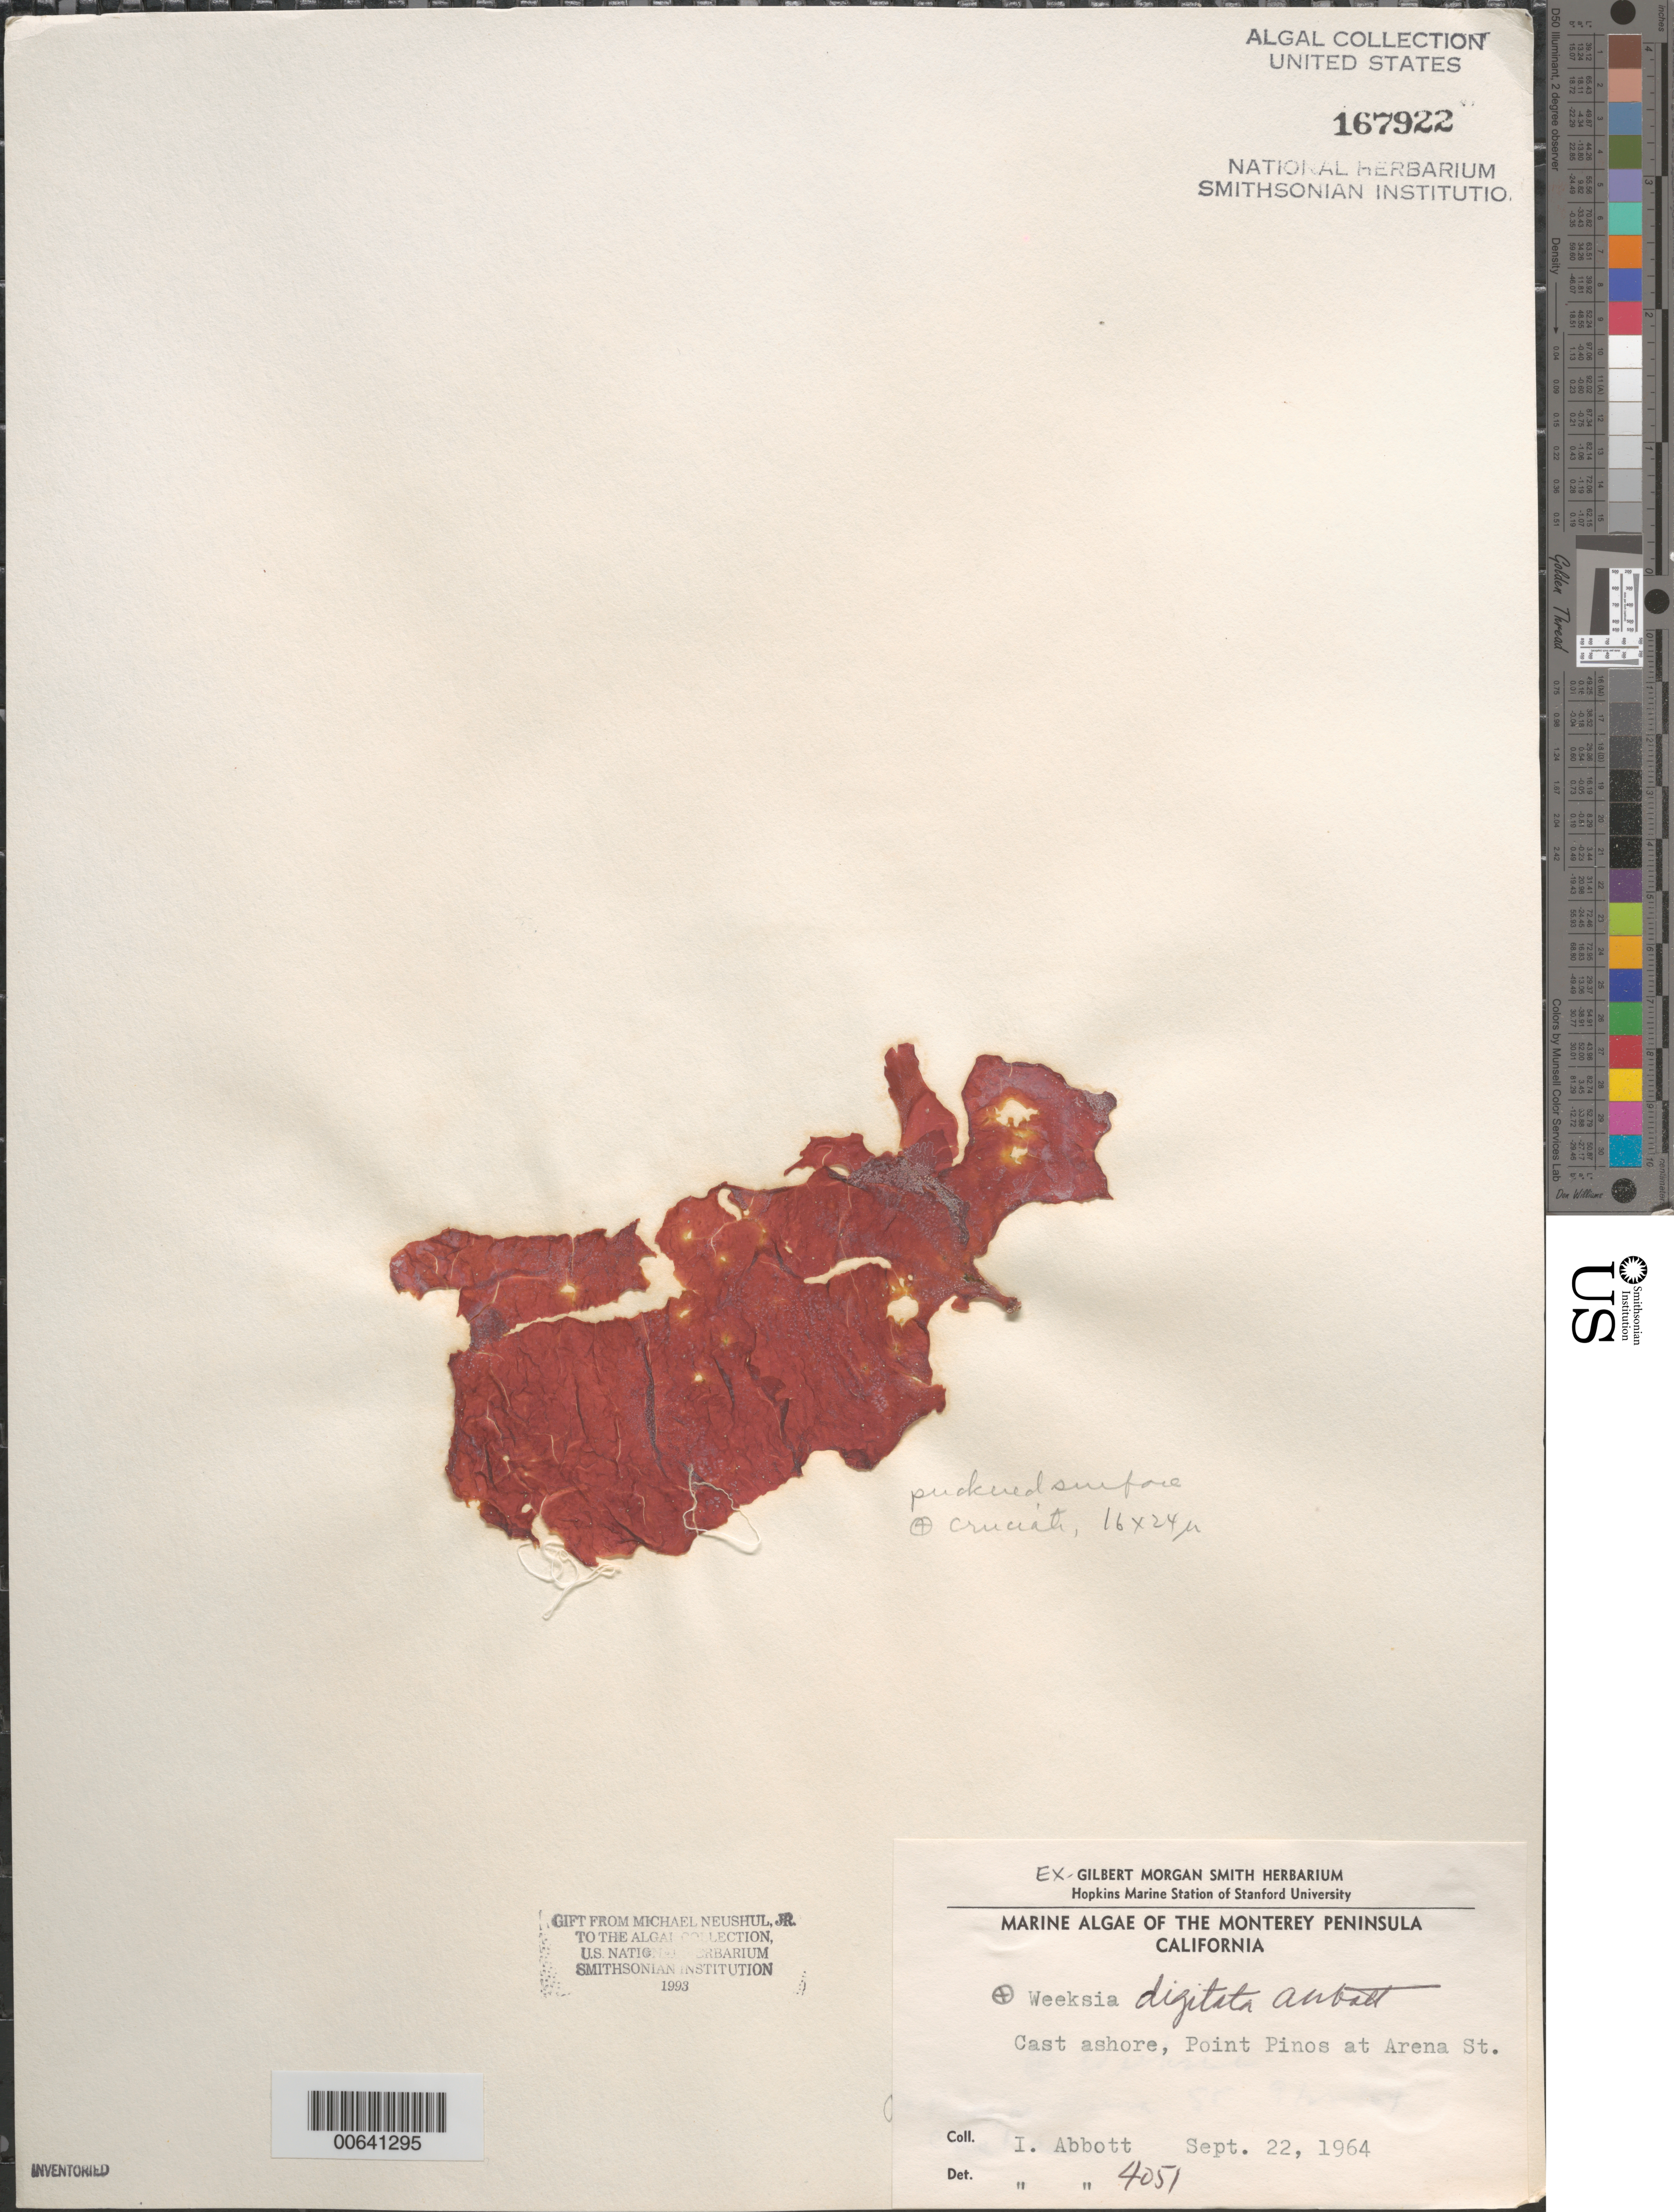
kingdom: Plantae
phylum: Rhodophyta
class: Florideophyceae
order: Gigartinales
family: Dumontiaceae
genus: Weeksia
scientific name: Weeksia digitata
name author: I.A. Abbott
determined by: Abbott, Isabella A.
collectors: I. A. Abbott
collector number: IAA 4051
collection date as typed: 22 Sep 1964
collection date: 1964-09-22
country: United States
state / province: California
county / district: Monterey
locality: Point Pinos at Arena Street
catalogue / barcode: US 167922